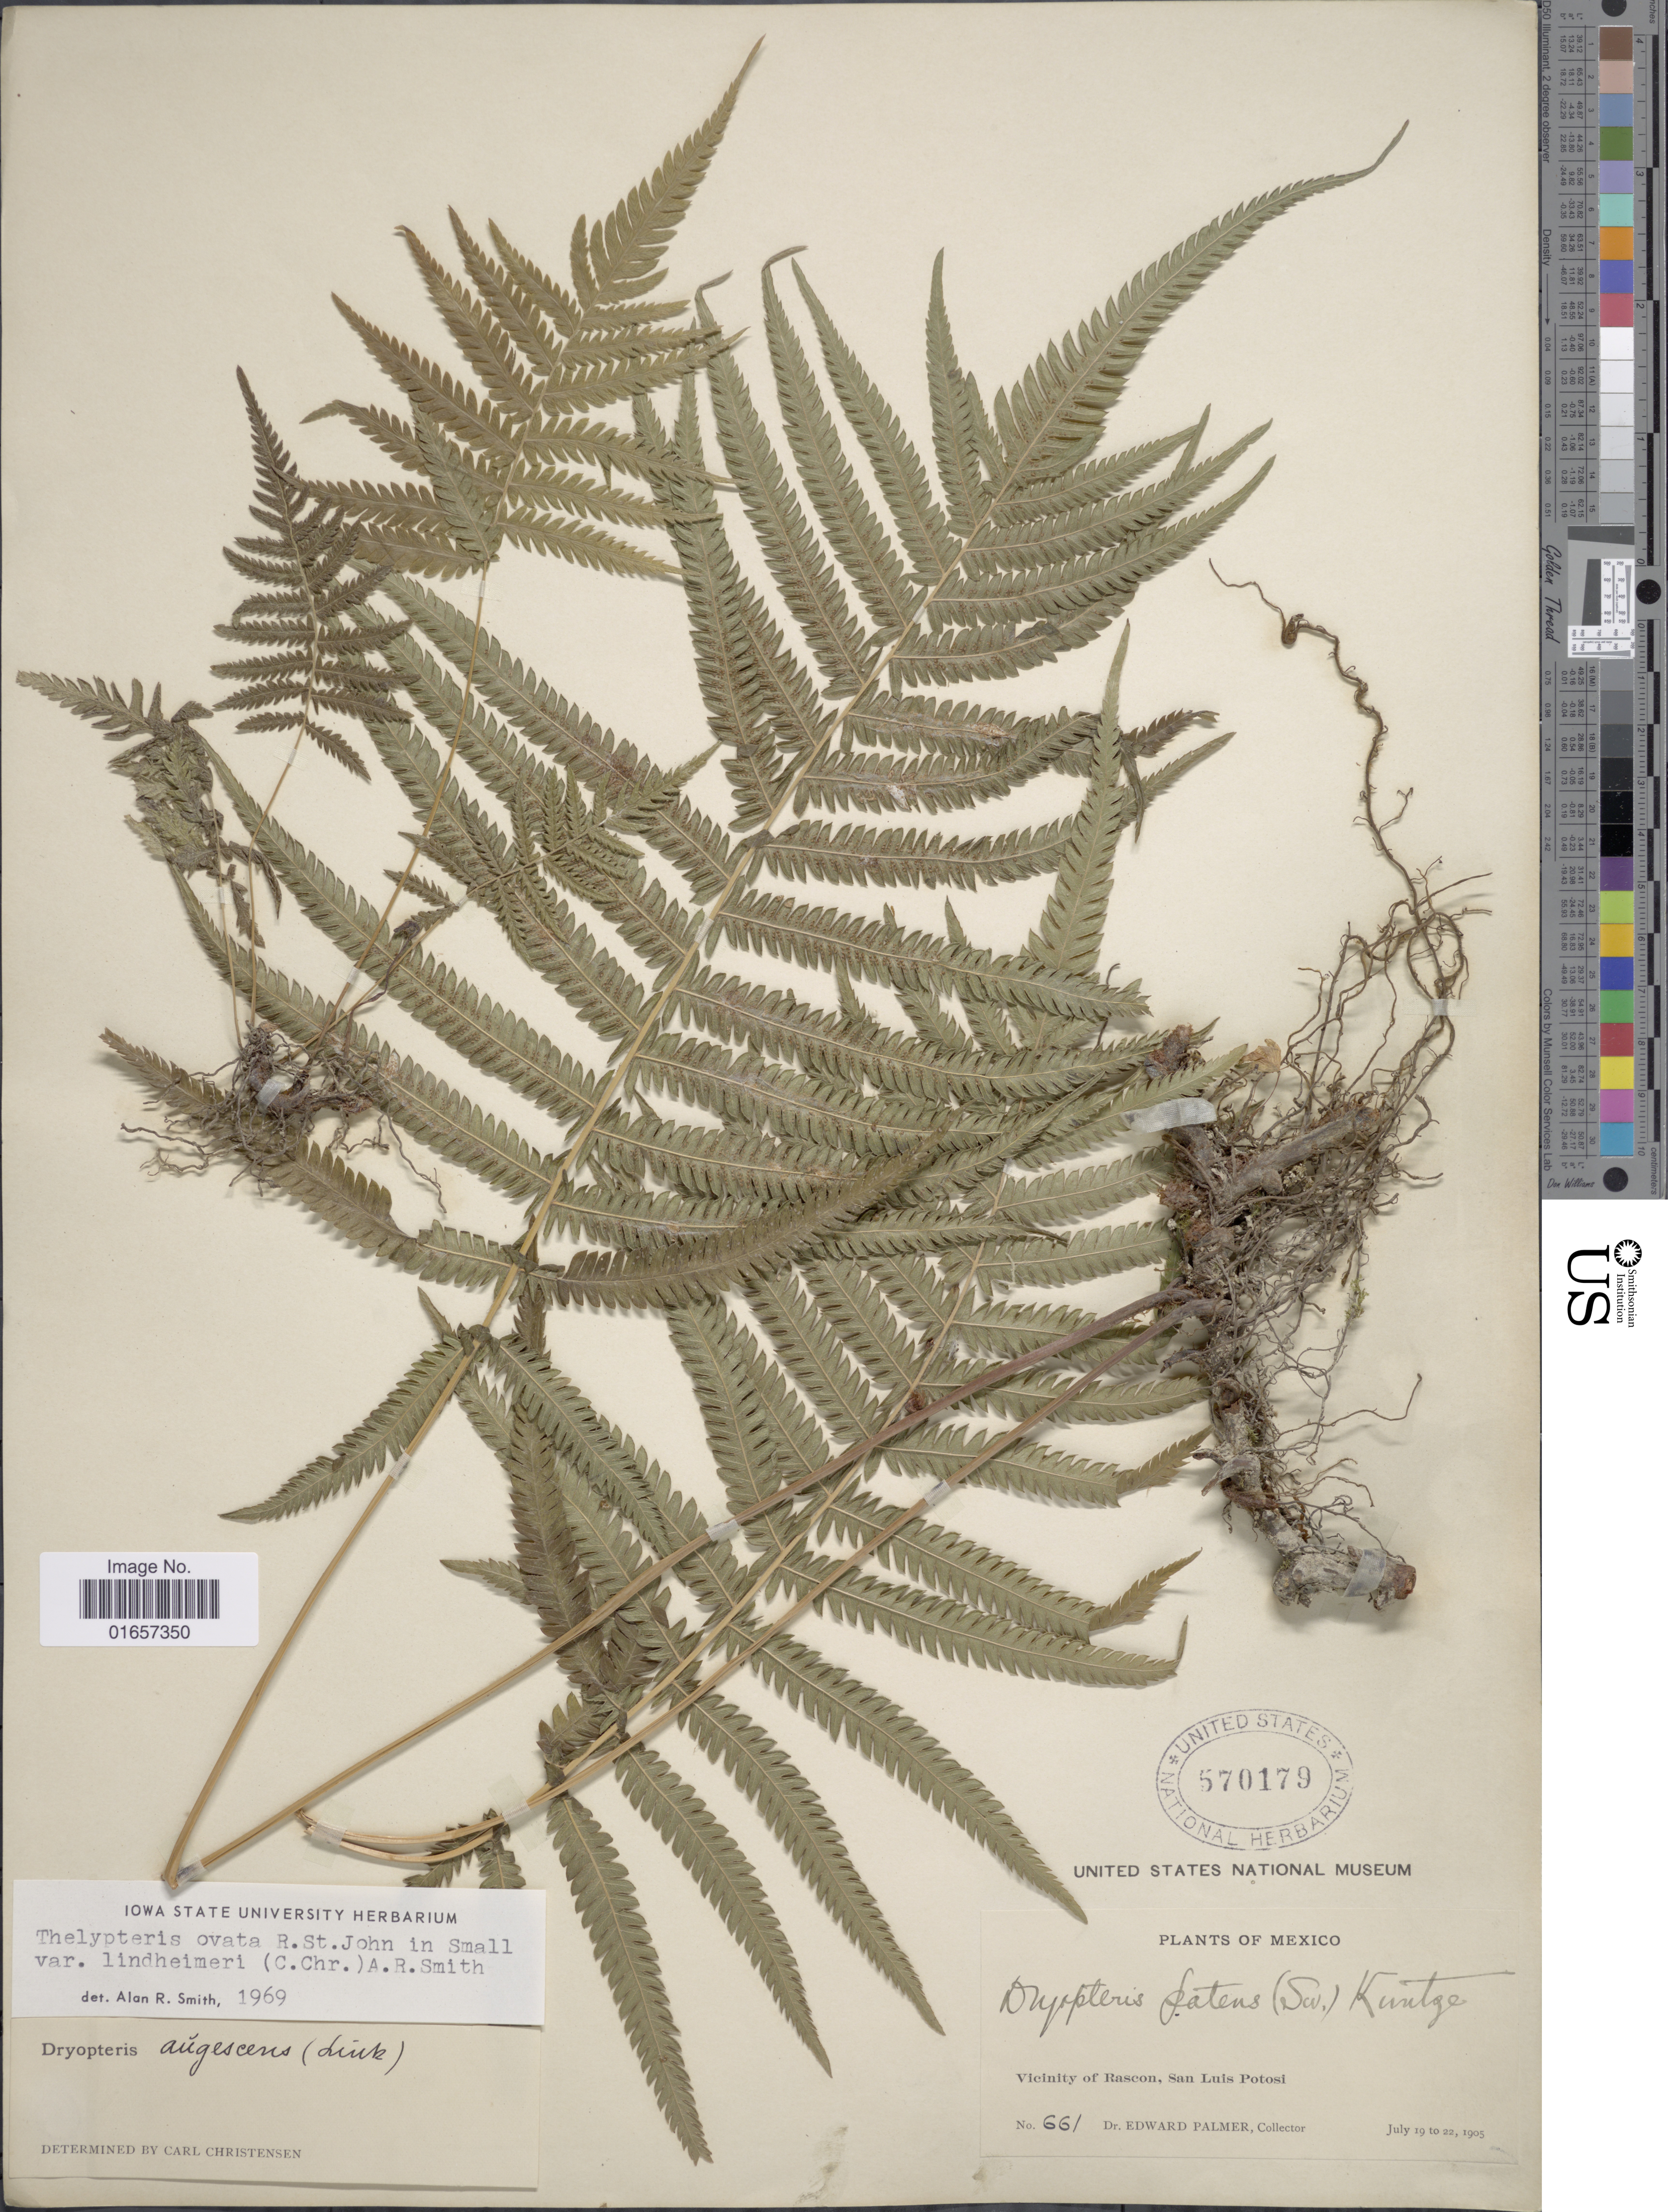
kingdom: Plantae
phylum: Tracheophyta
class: Polypodiopsida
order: Polypodiales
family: Thelypteridaceae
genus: Christella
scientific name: Christella ovata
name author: (R.P. St. John) Á. Löve & D. Löve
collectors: E. Palmer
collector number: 661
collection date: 1905-07-19/1905-07-22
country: Mexico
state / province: San Luis Potosí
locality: Mexico, Vicinity of Rascon, San Luis Potosí.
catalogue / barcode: US 570179